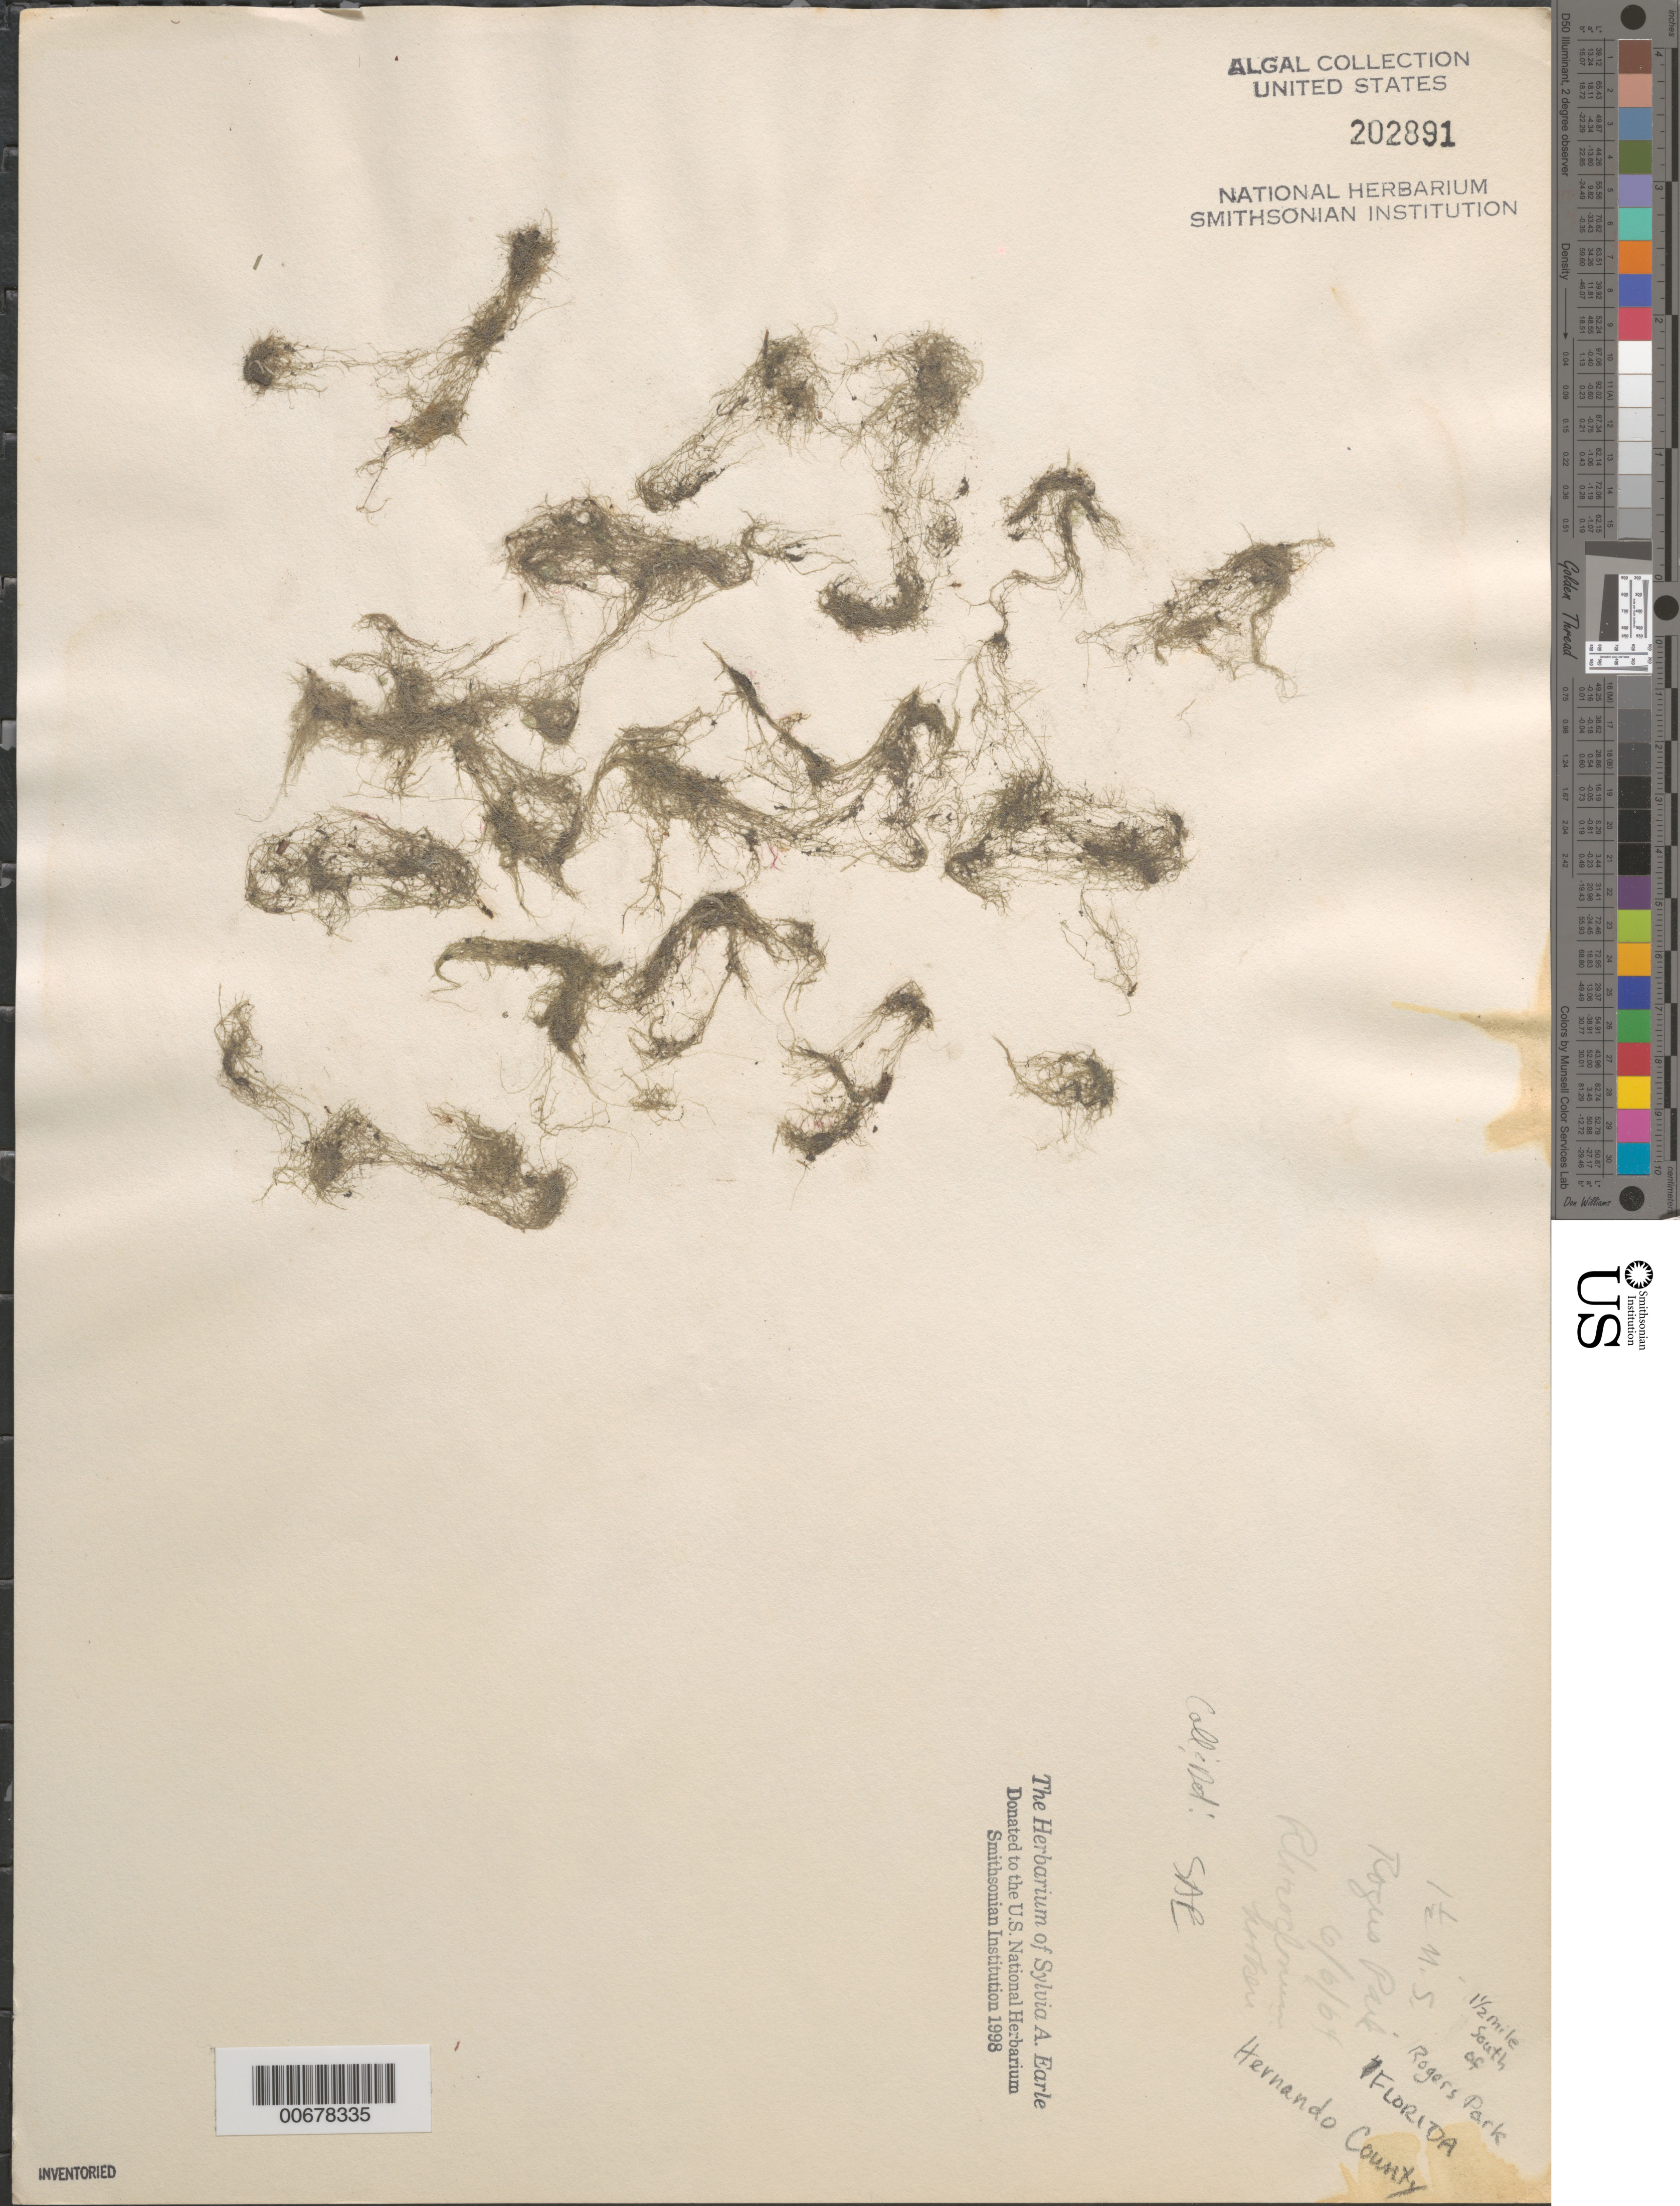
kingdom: Plantae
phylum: Chlorophyta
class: Ulvophyceae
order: Cladophorales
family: Cladophoraceae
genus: Rhizoclonium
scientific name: Rhizoclonium hookeri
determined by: Earle, S. A.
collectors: S. A. Earle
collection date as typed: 06 Jun 1964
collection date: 1964-06-06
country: United States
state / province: Florida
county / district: Hernando County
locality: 1.5 miles south of Rogers Park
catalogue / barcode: US 202891